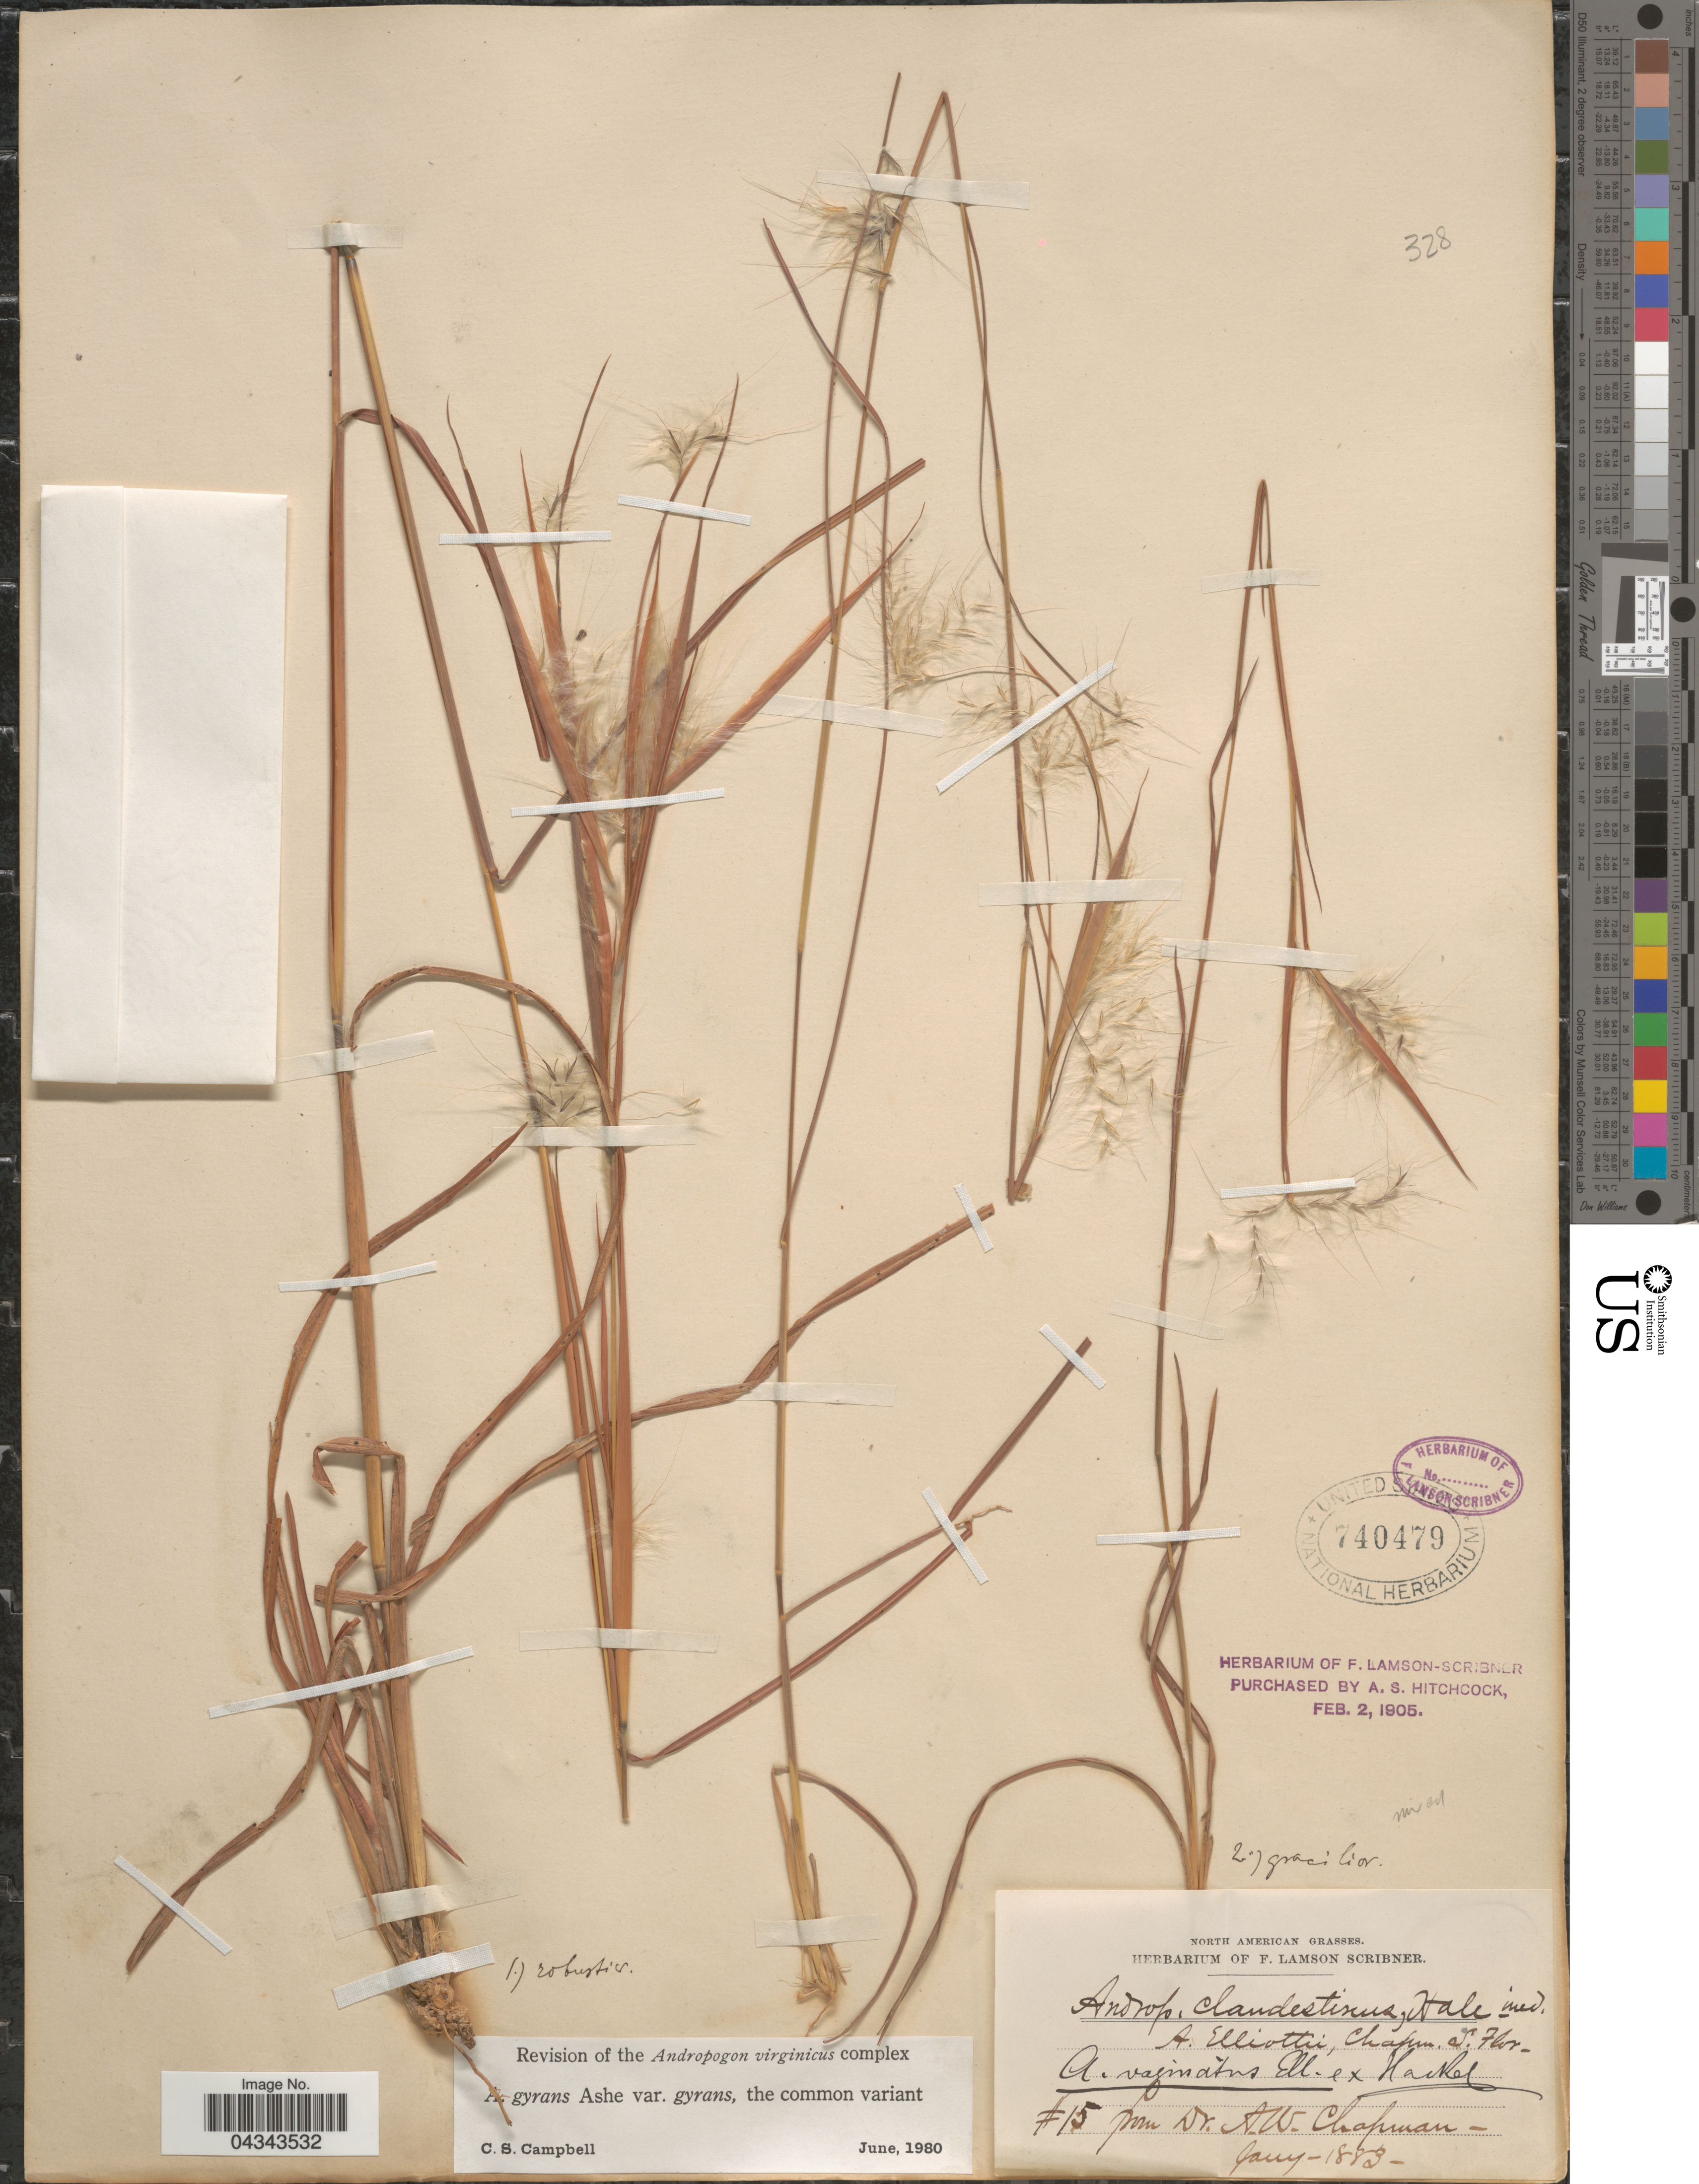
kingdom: Plantae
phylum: Tracheophyta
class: Liliopsida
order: Poales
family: Poaceae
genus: Andropogon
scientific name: Andropogon gyrans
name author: Ashe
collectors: A. W. Chapman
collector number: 15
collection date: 1883-01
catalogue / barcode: US 740479